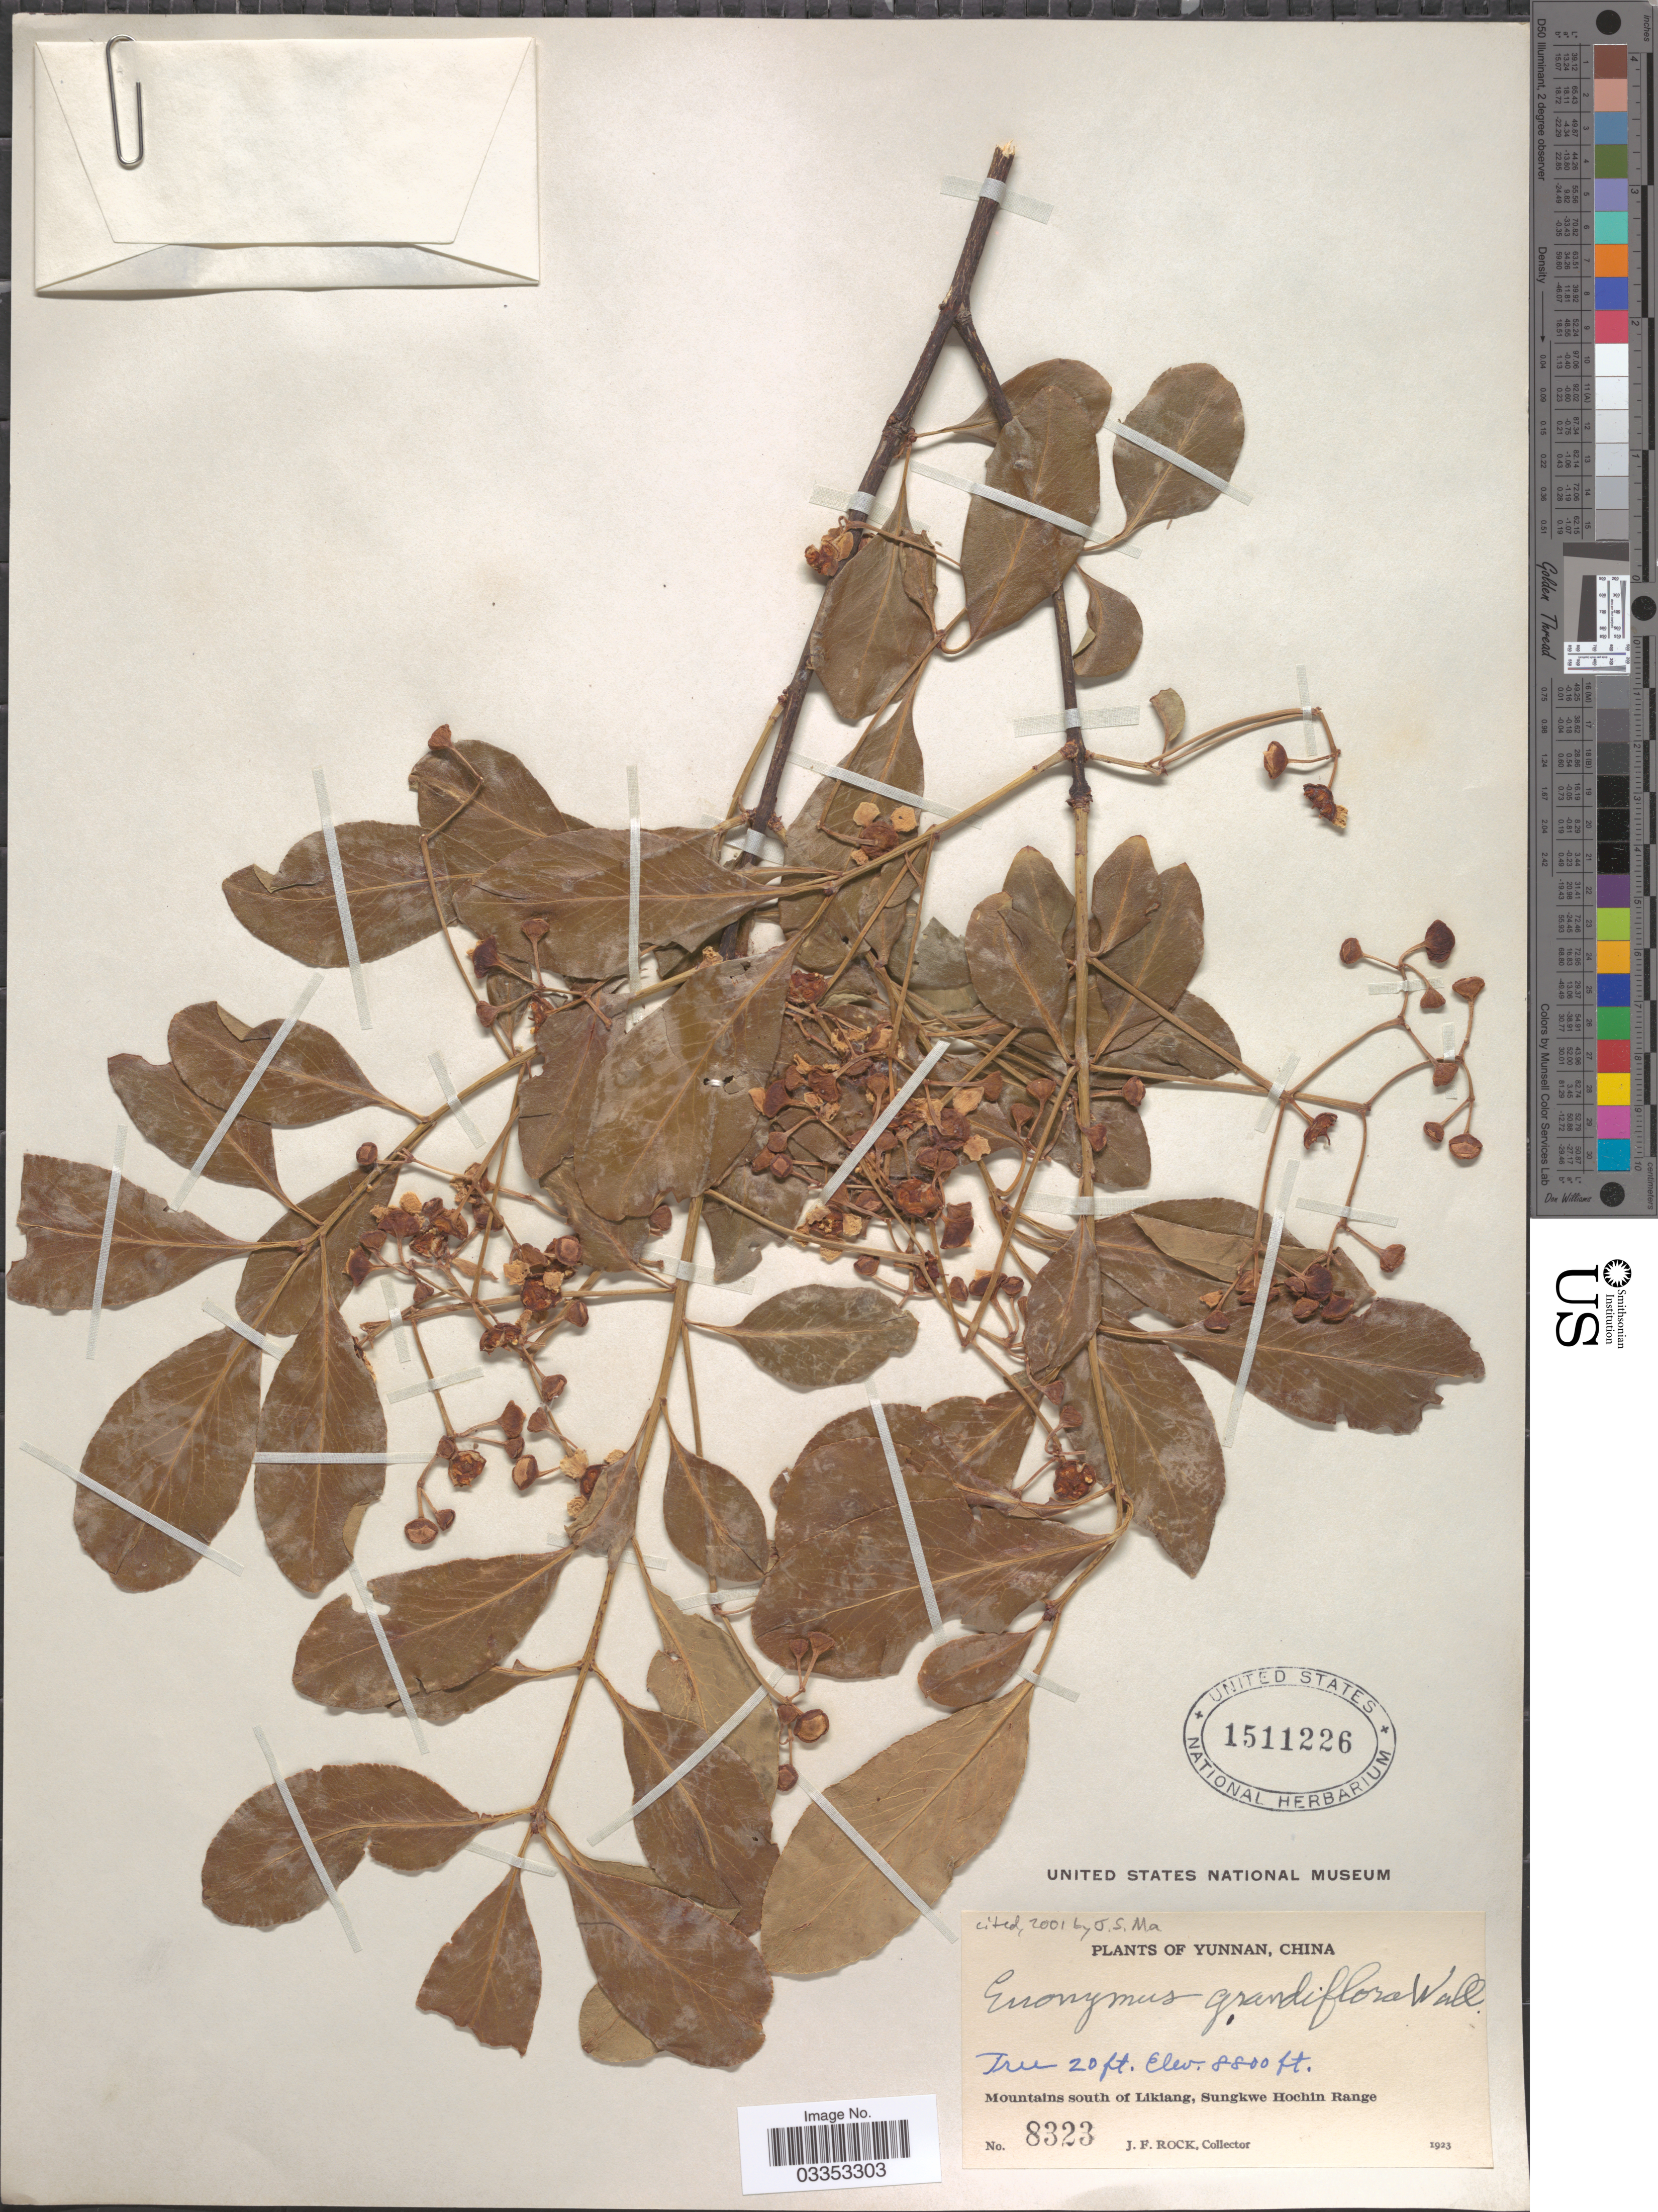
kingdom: Plantae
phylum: Tracheophyta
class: Magnoliopsida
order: Celastrales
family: Celastraceae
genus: Euonymus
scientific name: Euonymus grandiflorus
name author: Wall.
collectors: J. Rock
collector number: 8323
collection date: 1923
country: China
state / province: Yunnan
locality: Mountains south of Likiang, Sungkwe Hochin Range.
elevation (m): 2682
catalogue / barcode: US 1511226